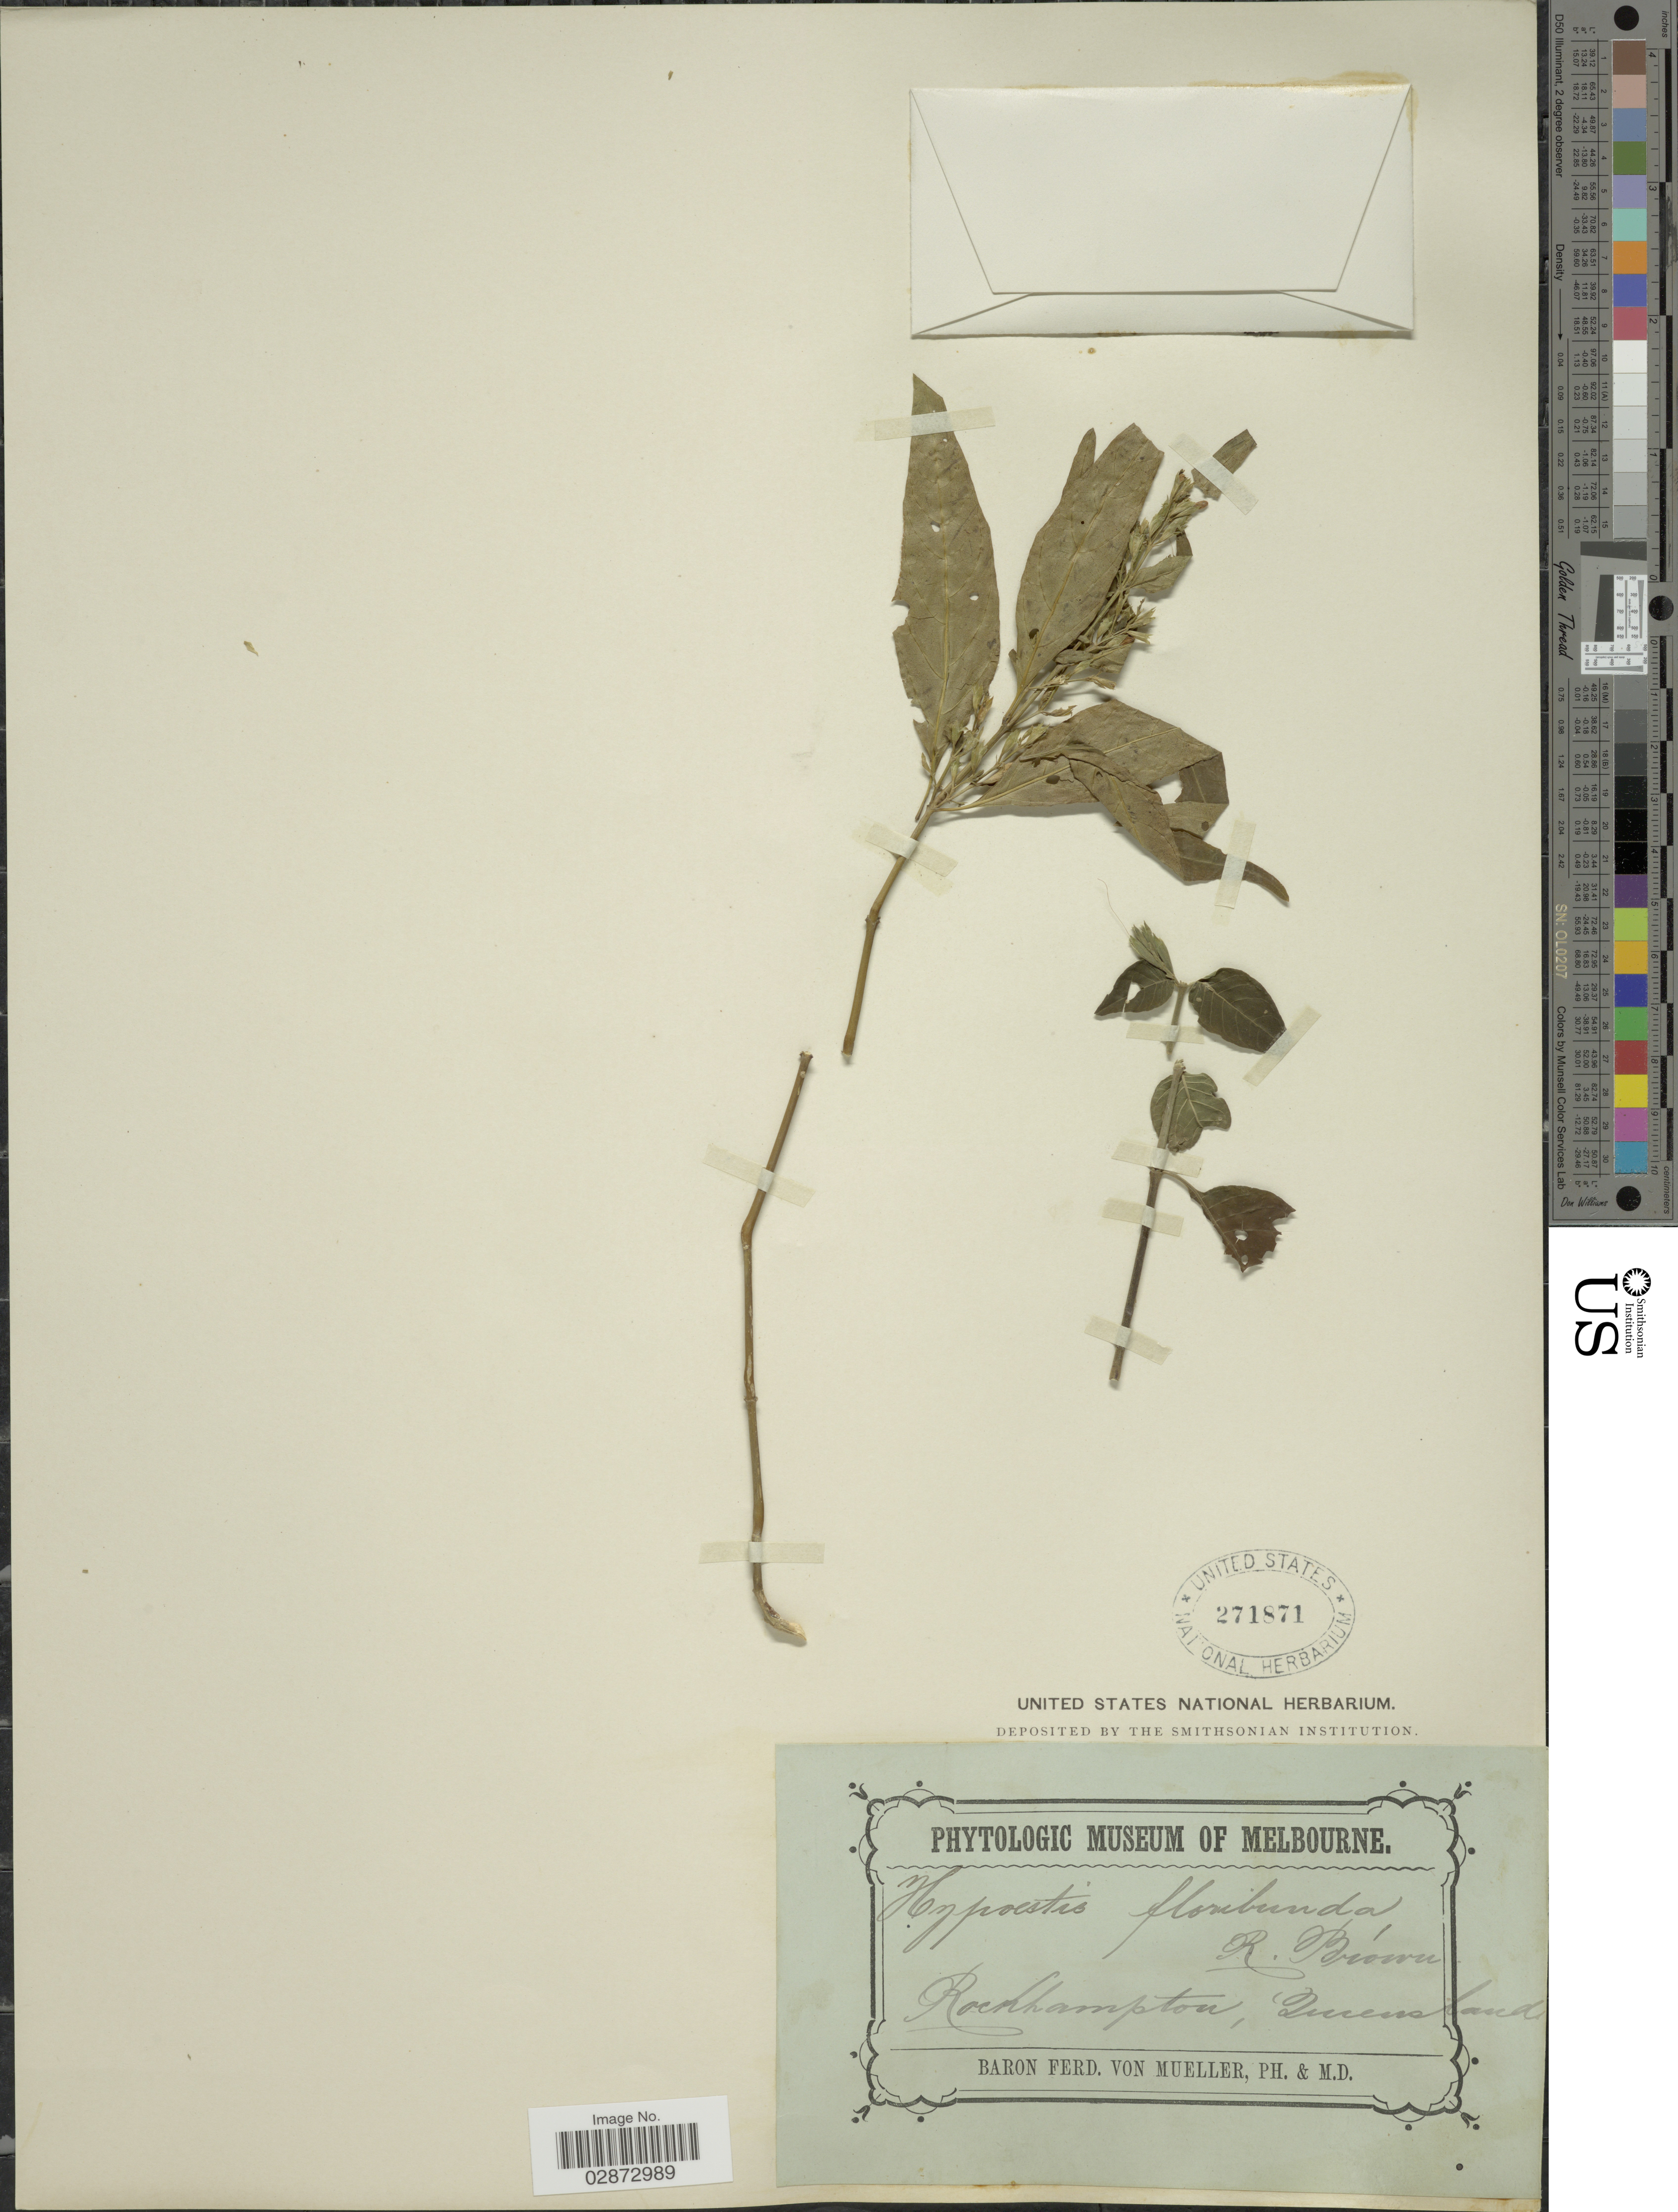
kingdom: Plantae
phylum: Tracheophyta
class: Magnoliopsida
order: Lamiales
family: Acanthaceae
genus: Hypoestes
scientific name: Hypoestes floribunda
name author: R. Br.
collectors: B. von Mueller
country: Australia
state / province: Queensland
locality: Rockhampton.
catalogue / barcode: US 271871